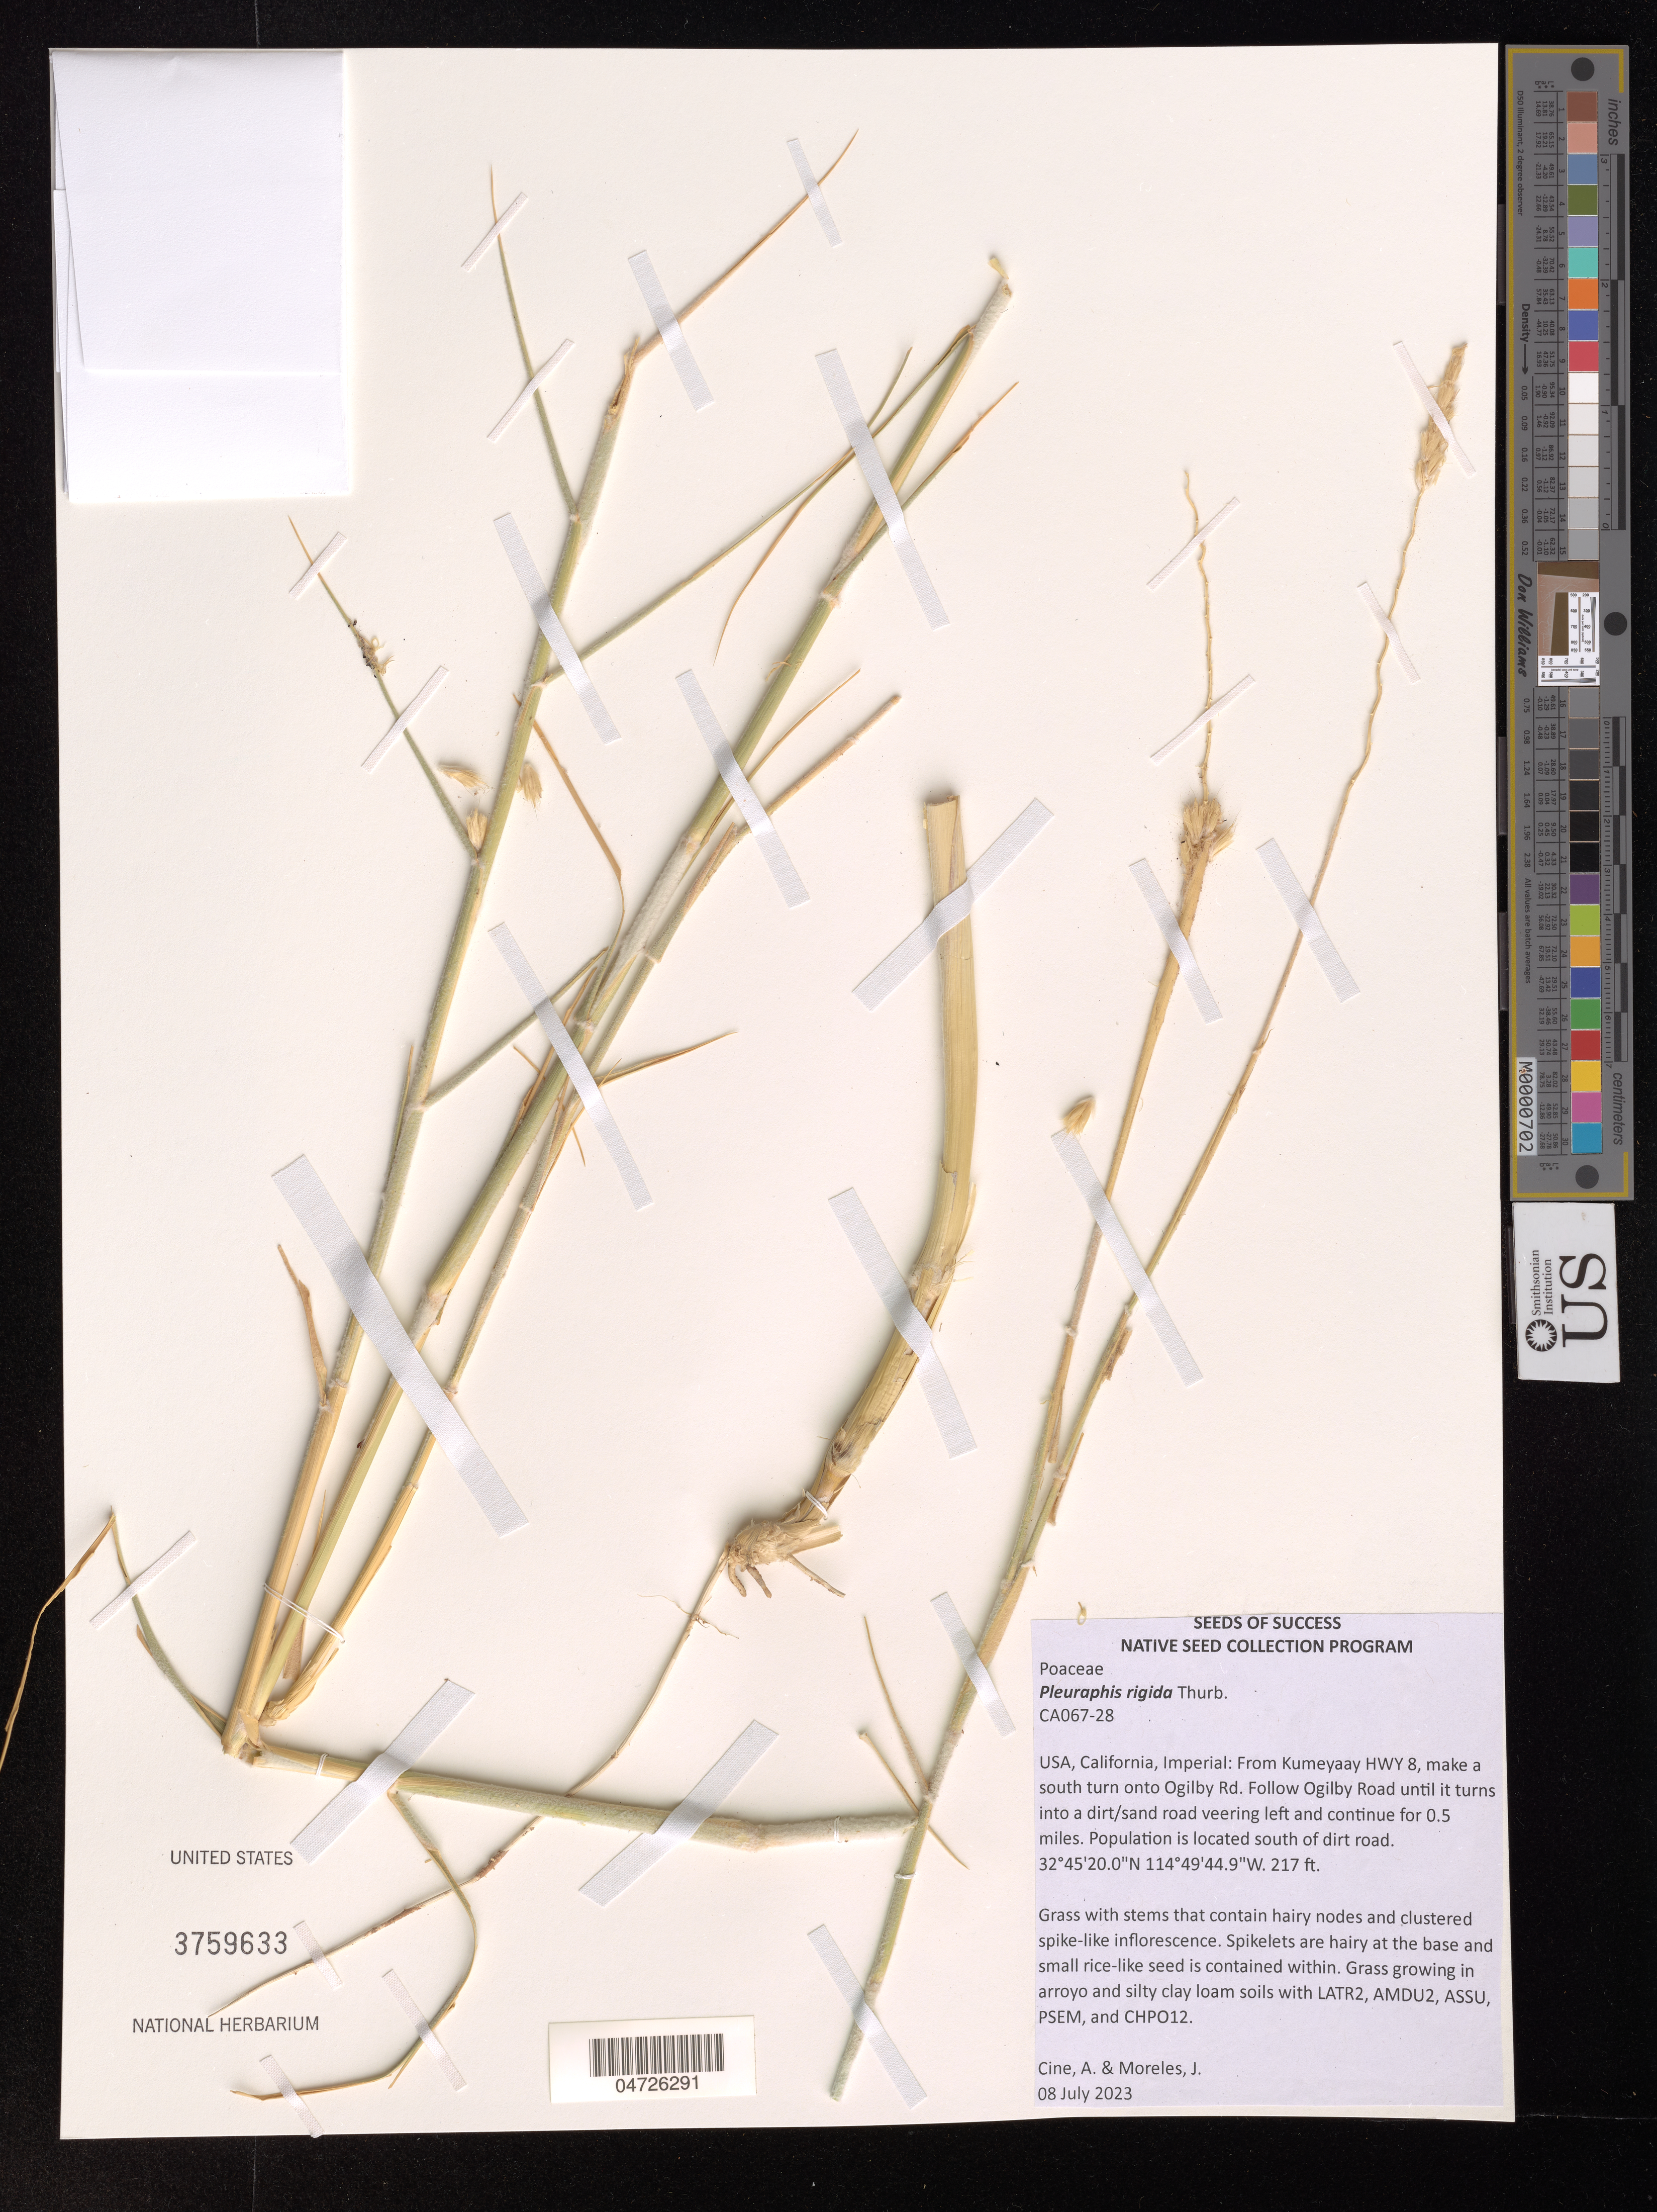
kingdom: Plantae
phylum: Tracheophyta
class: Liliopsida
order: Poales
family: Poaceae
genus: Pleuraphis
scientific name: Pleuraphis rigida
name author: Thurb. in S. Watson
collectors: A. Cine & J. Moreles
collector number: CA067-28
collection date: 2023-07-08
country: United States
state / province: California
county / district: Imperial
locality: Imperial: From Kumeyaay HWY 8, make a south turn onto Ogilby Rd. From Ogilby Road until it turns into a dirt/sand road veering left and continue for 0.5 miles. Population is located south of dirt road.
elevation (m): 66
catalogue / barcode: US 3759633